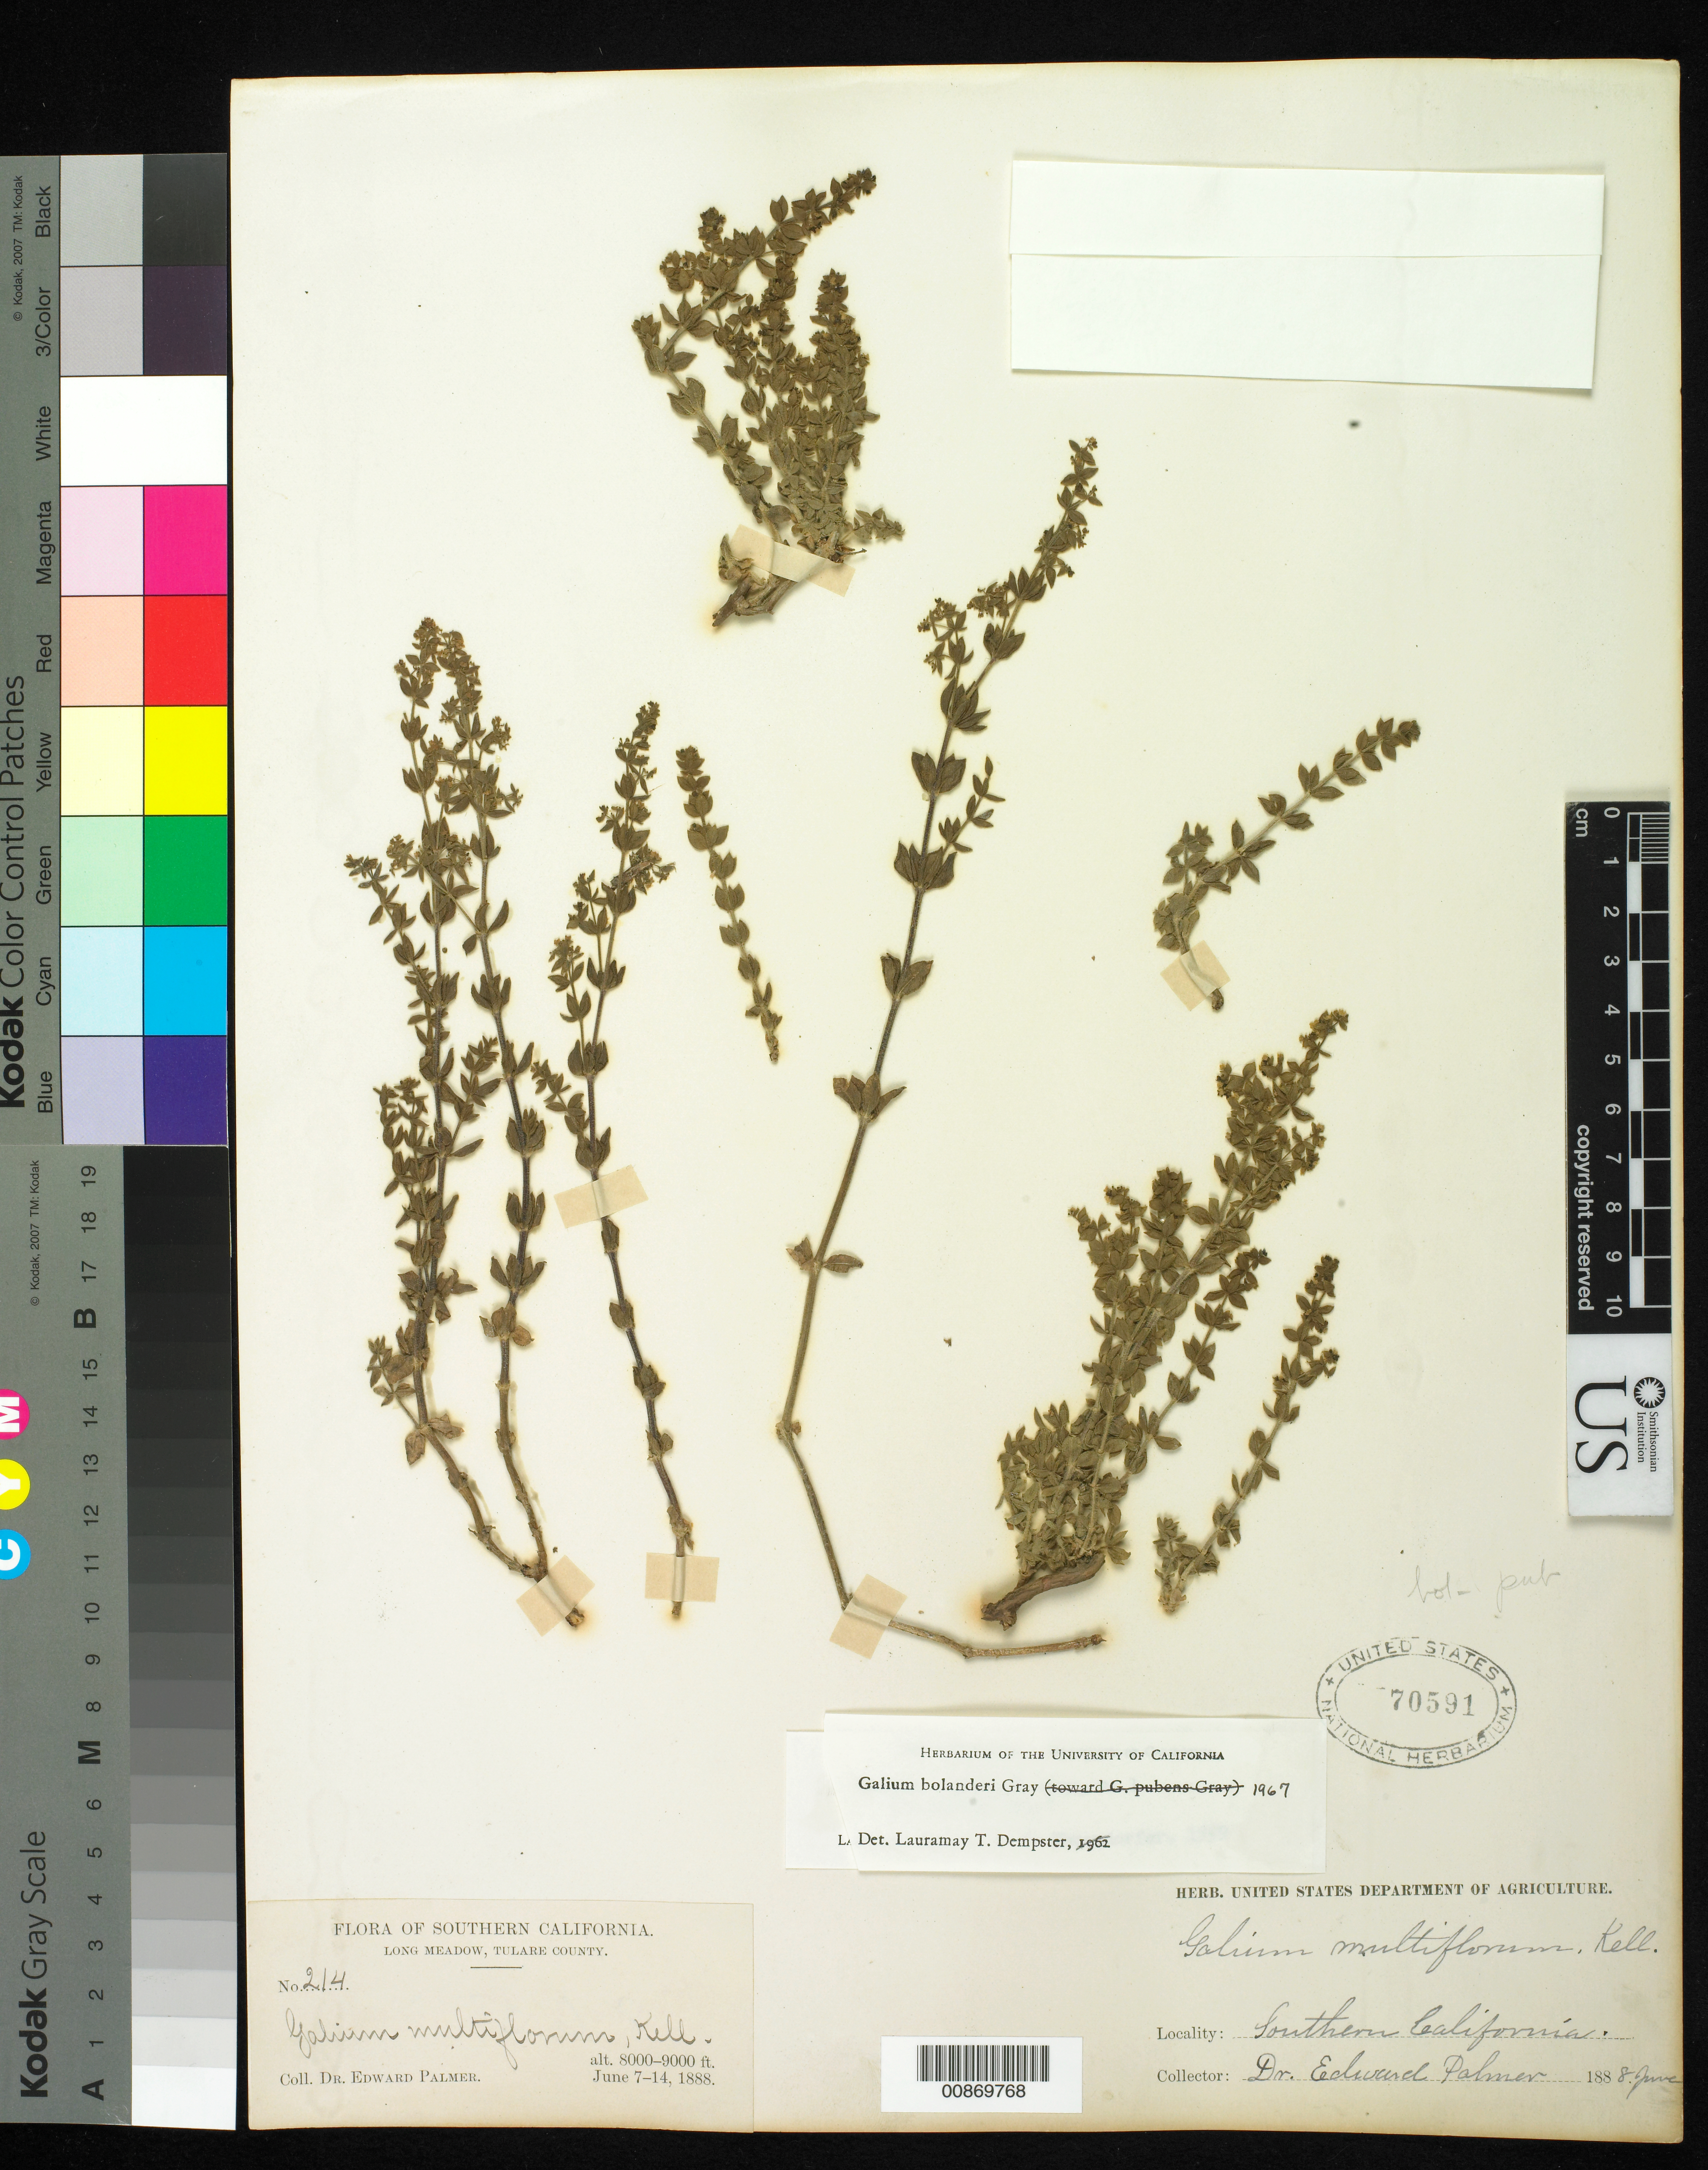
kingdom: Plantae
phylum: Tracheophyta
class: Magnoliopsida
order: Gentianales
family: Rubiaceae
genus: Galium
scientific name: Galium bolanderi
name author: A. Gray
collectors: E. Palmer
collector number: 214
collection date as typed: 07 Jun 1888 to 14 Jun 1888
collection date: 1888-06-07/1888-06-14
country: United States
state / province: California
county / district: Tulare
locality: Long Meadow, Tulare County, California.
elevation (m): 2438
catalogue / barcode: US 70591